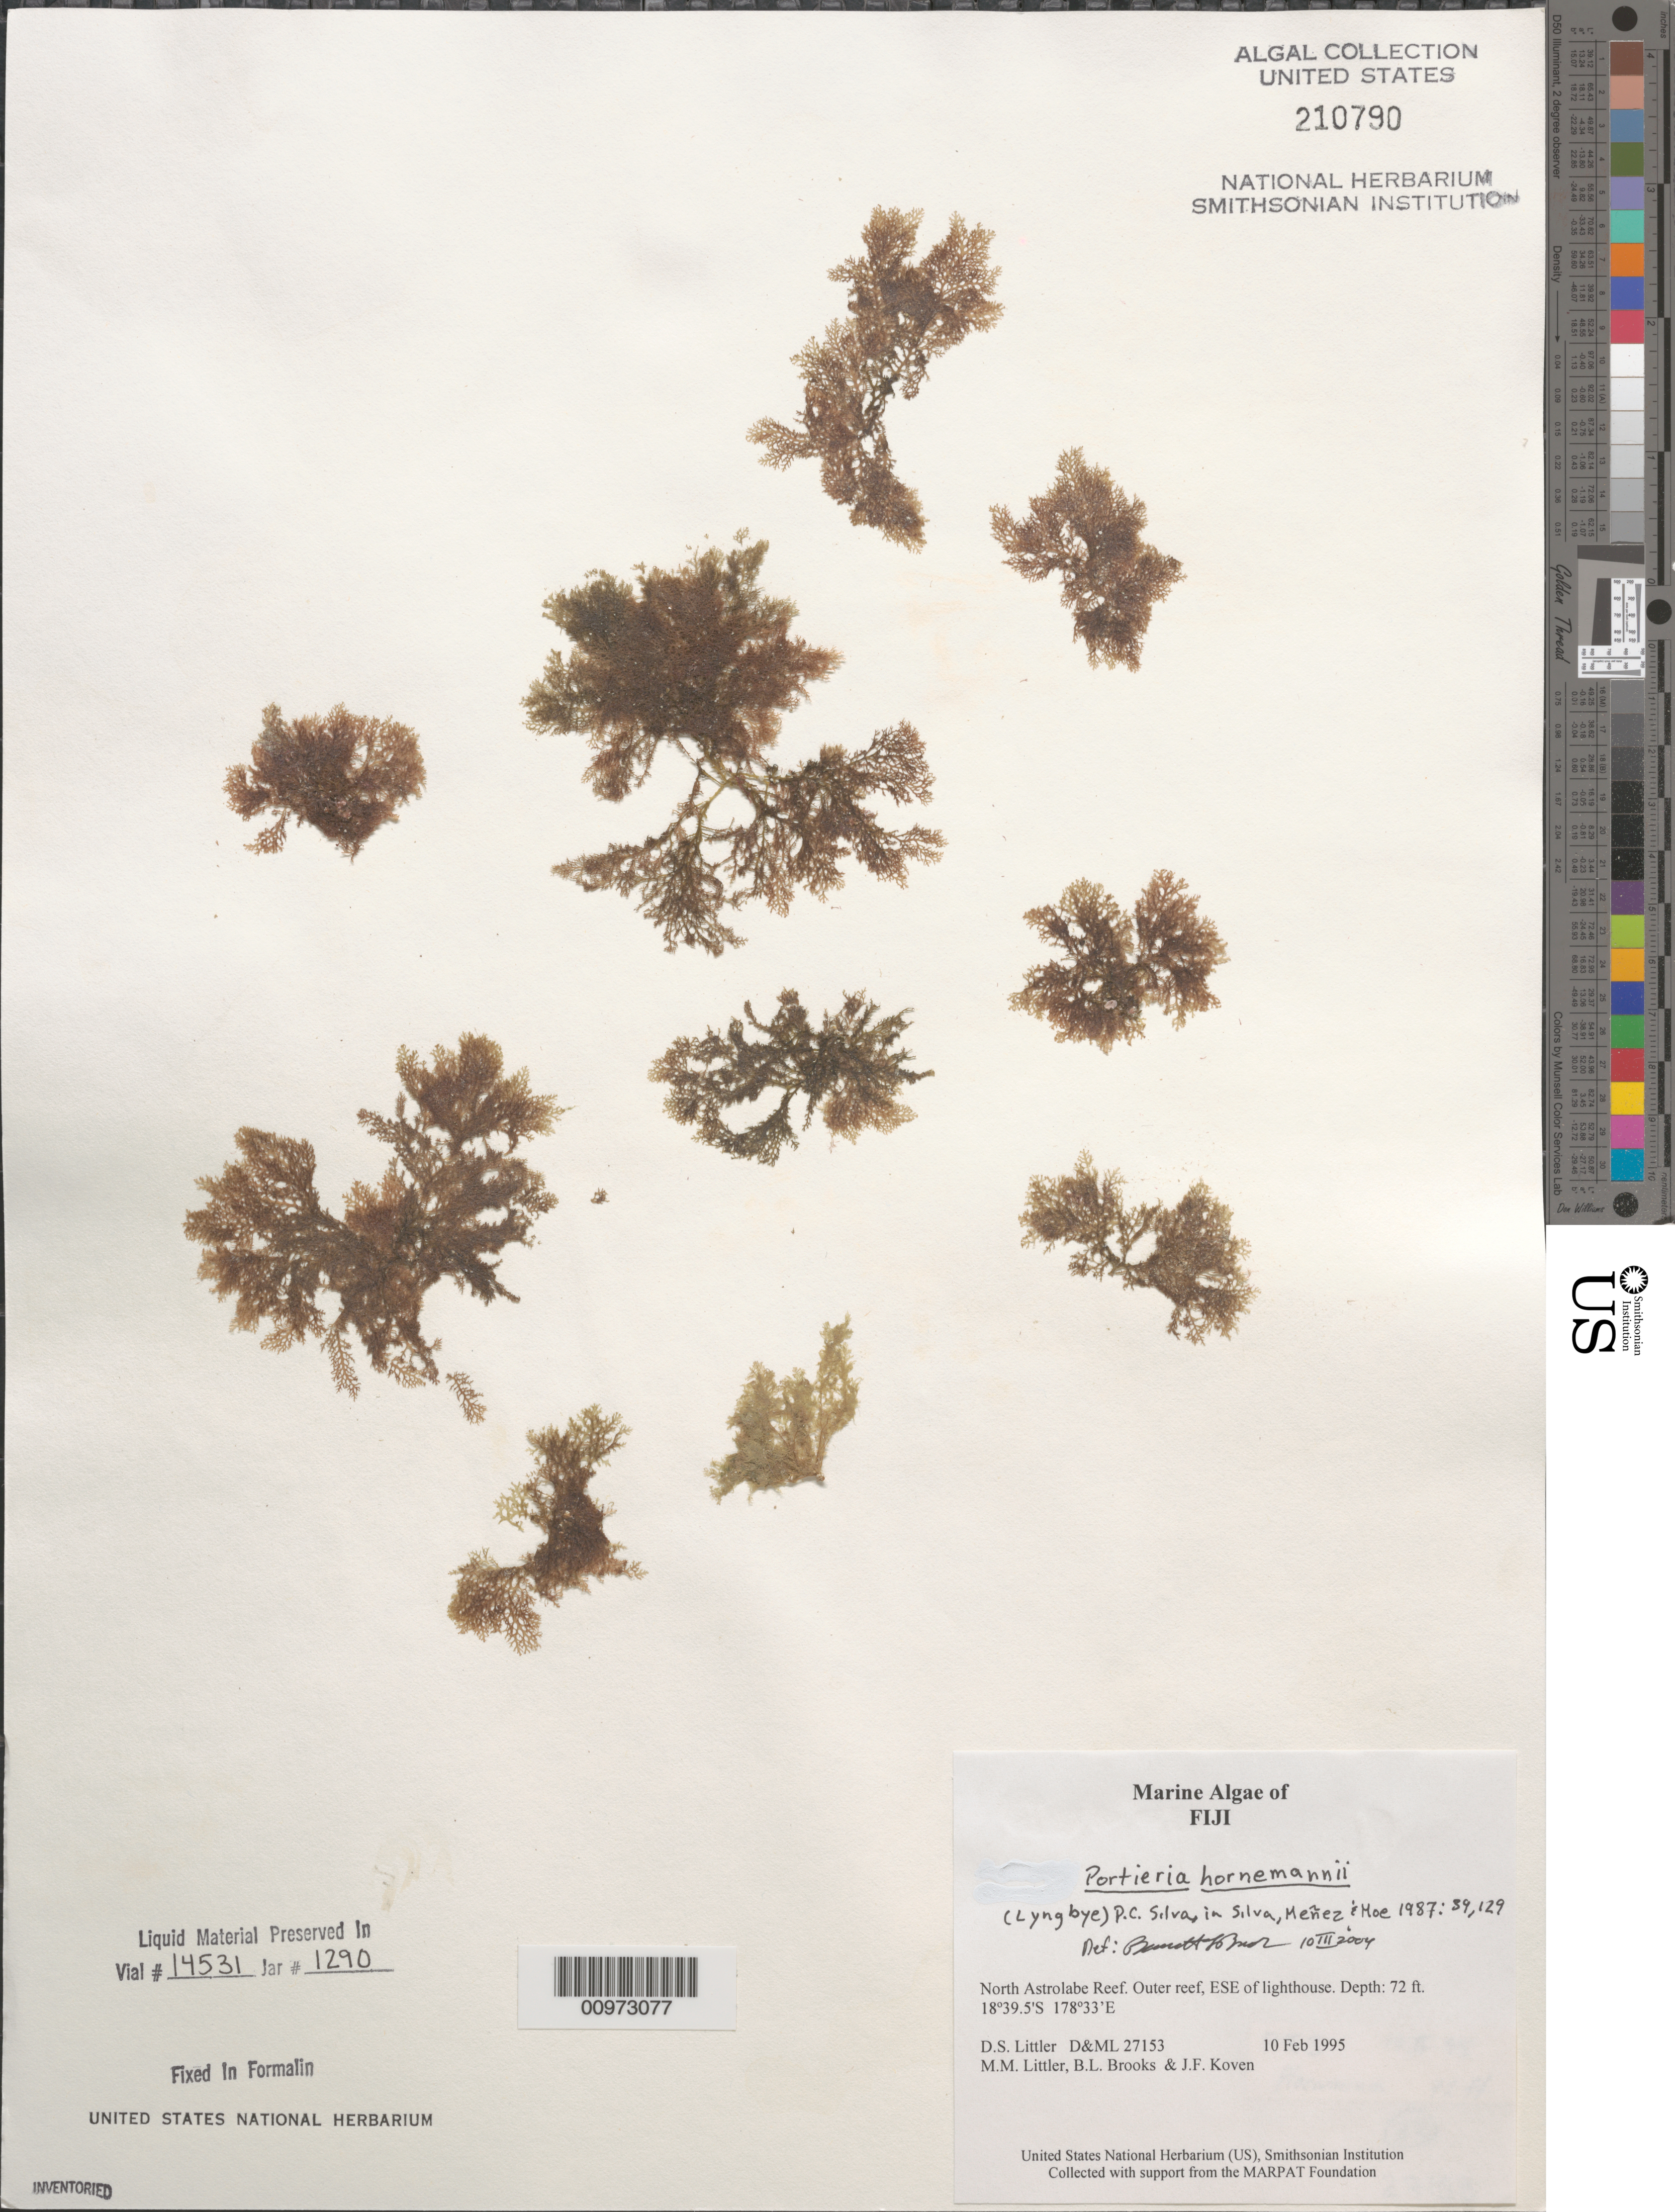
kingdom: Plantae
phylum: Rhodophyta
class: Florideophyceae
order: Gigartinales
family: Rhizophyllidaceae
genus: Portieria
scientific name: Portieria hornemannii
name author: (Lyngbye) P.C. Silva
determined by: Brooks, B. L., (BOT), Smithsonian Institution - National Museum of Natural History (UNITED STATES)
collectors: D. S. Littler, M. M. Littler, B. Brooks & J. Koven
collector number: D&ML 27153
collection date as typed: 10 Feb 1995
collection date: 1995-02-10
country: Fiji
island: North Astrolabe Reef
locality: North Astrolabe Reef, outer reef, east southeast of lighthouse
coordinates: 18 39.5'S, 178 33'E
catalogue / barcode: US 210790